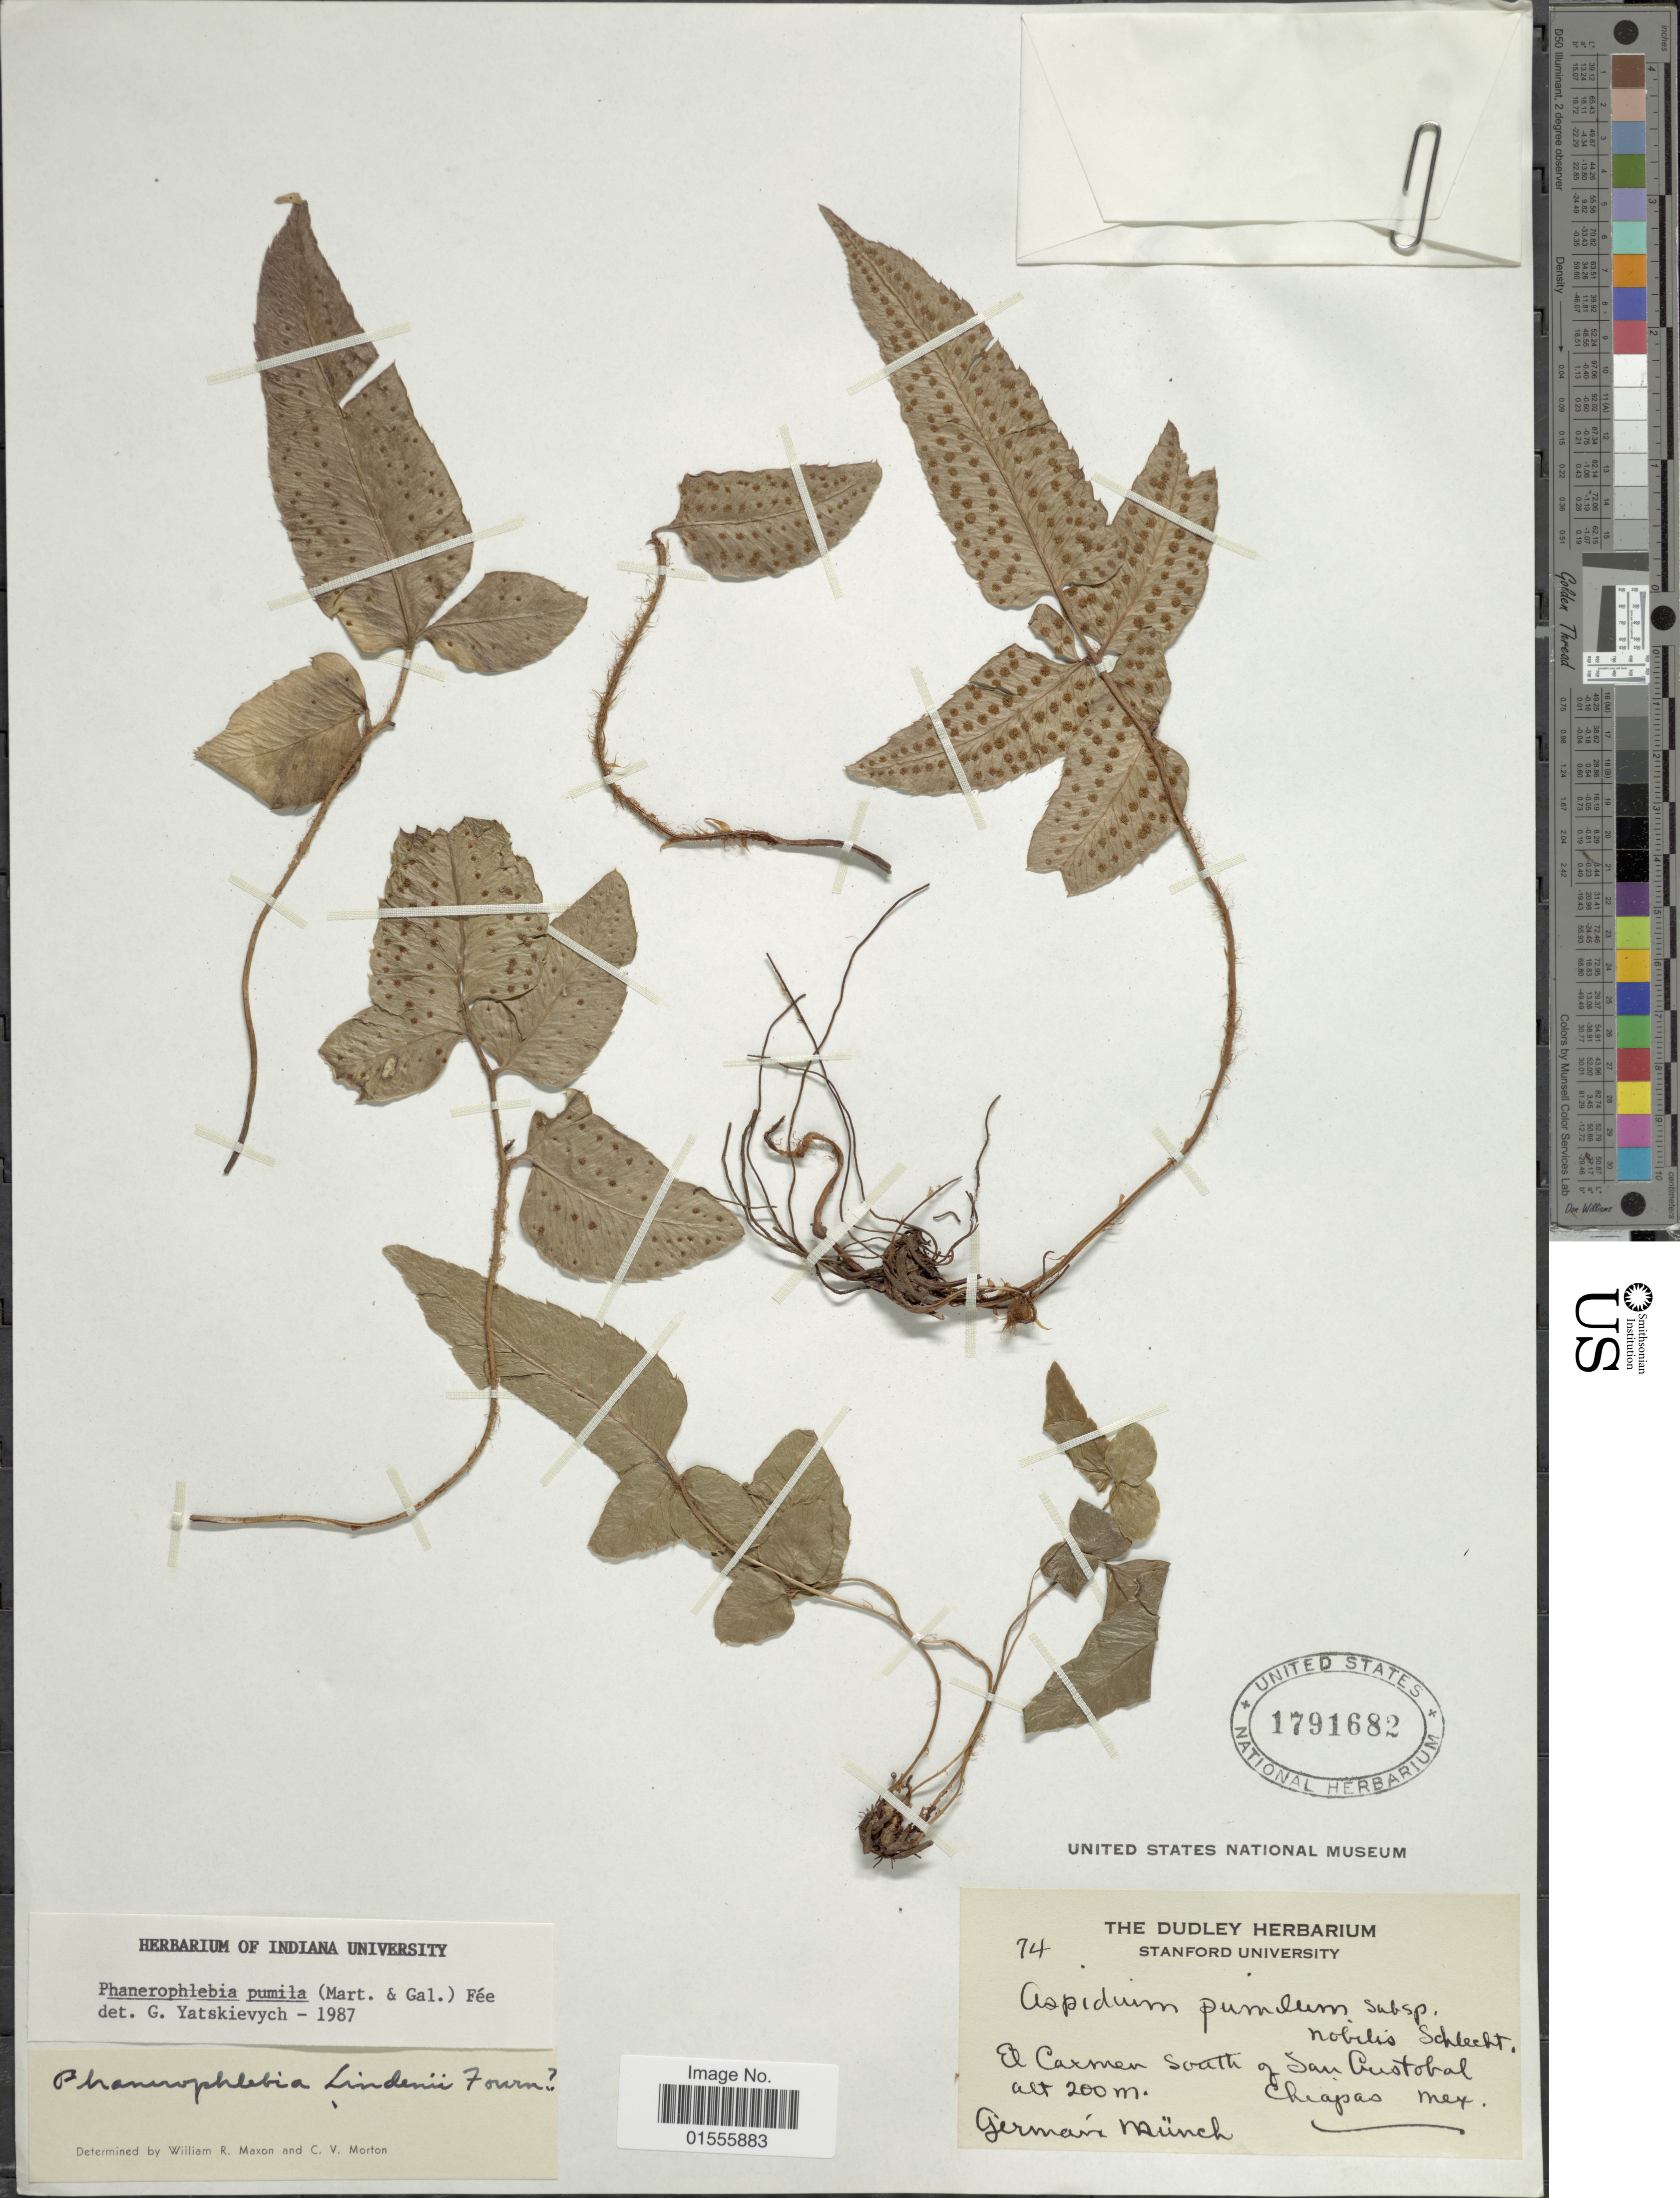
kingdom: Plantae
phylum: Tracheophyta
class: Polypodiopsida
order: Polypodiales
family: Dryopteridaceae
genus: Phanerophlebia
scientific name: Phanerophlebia pumila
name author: (Mart. & Galeotti) Fée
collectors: G. Munch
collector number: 74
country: Mexico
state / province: Chiapas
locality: El Carmen South of San Cristobal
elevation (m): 200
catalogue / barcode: US 1791682